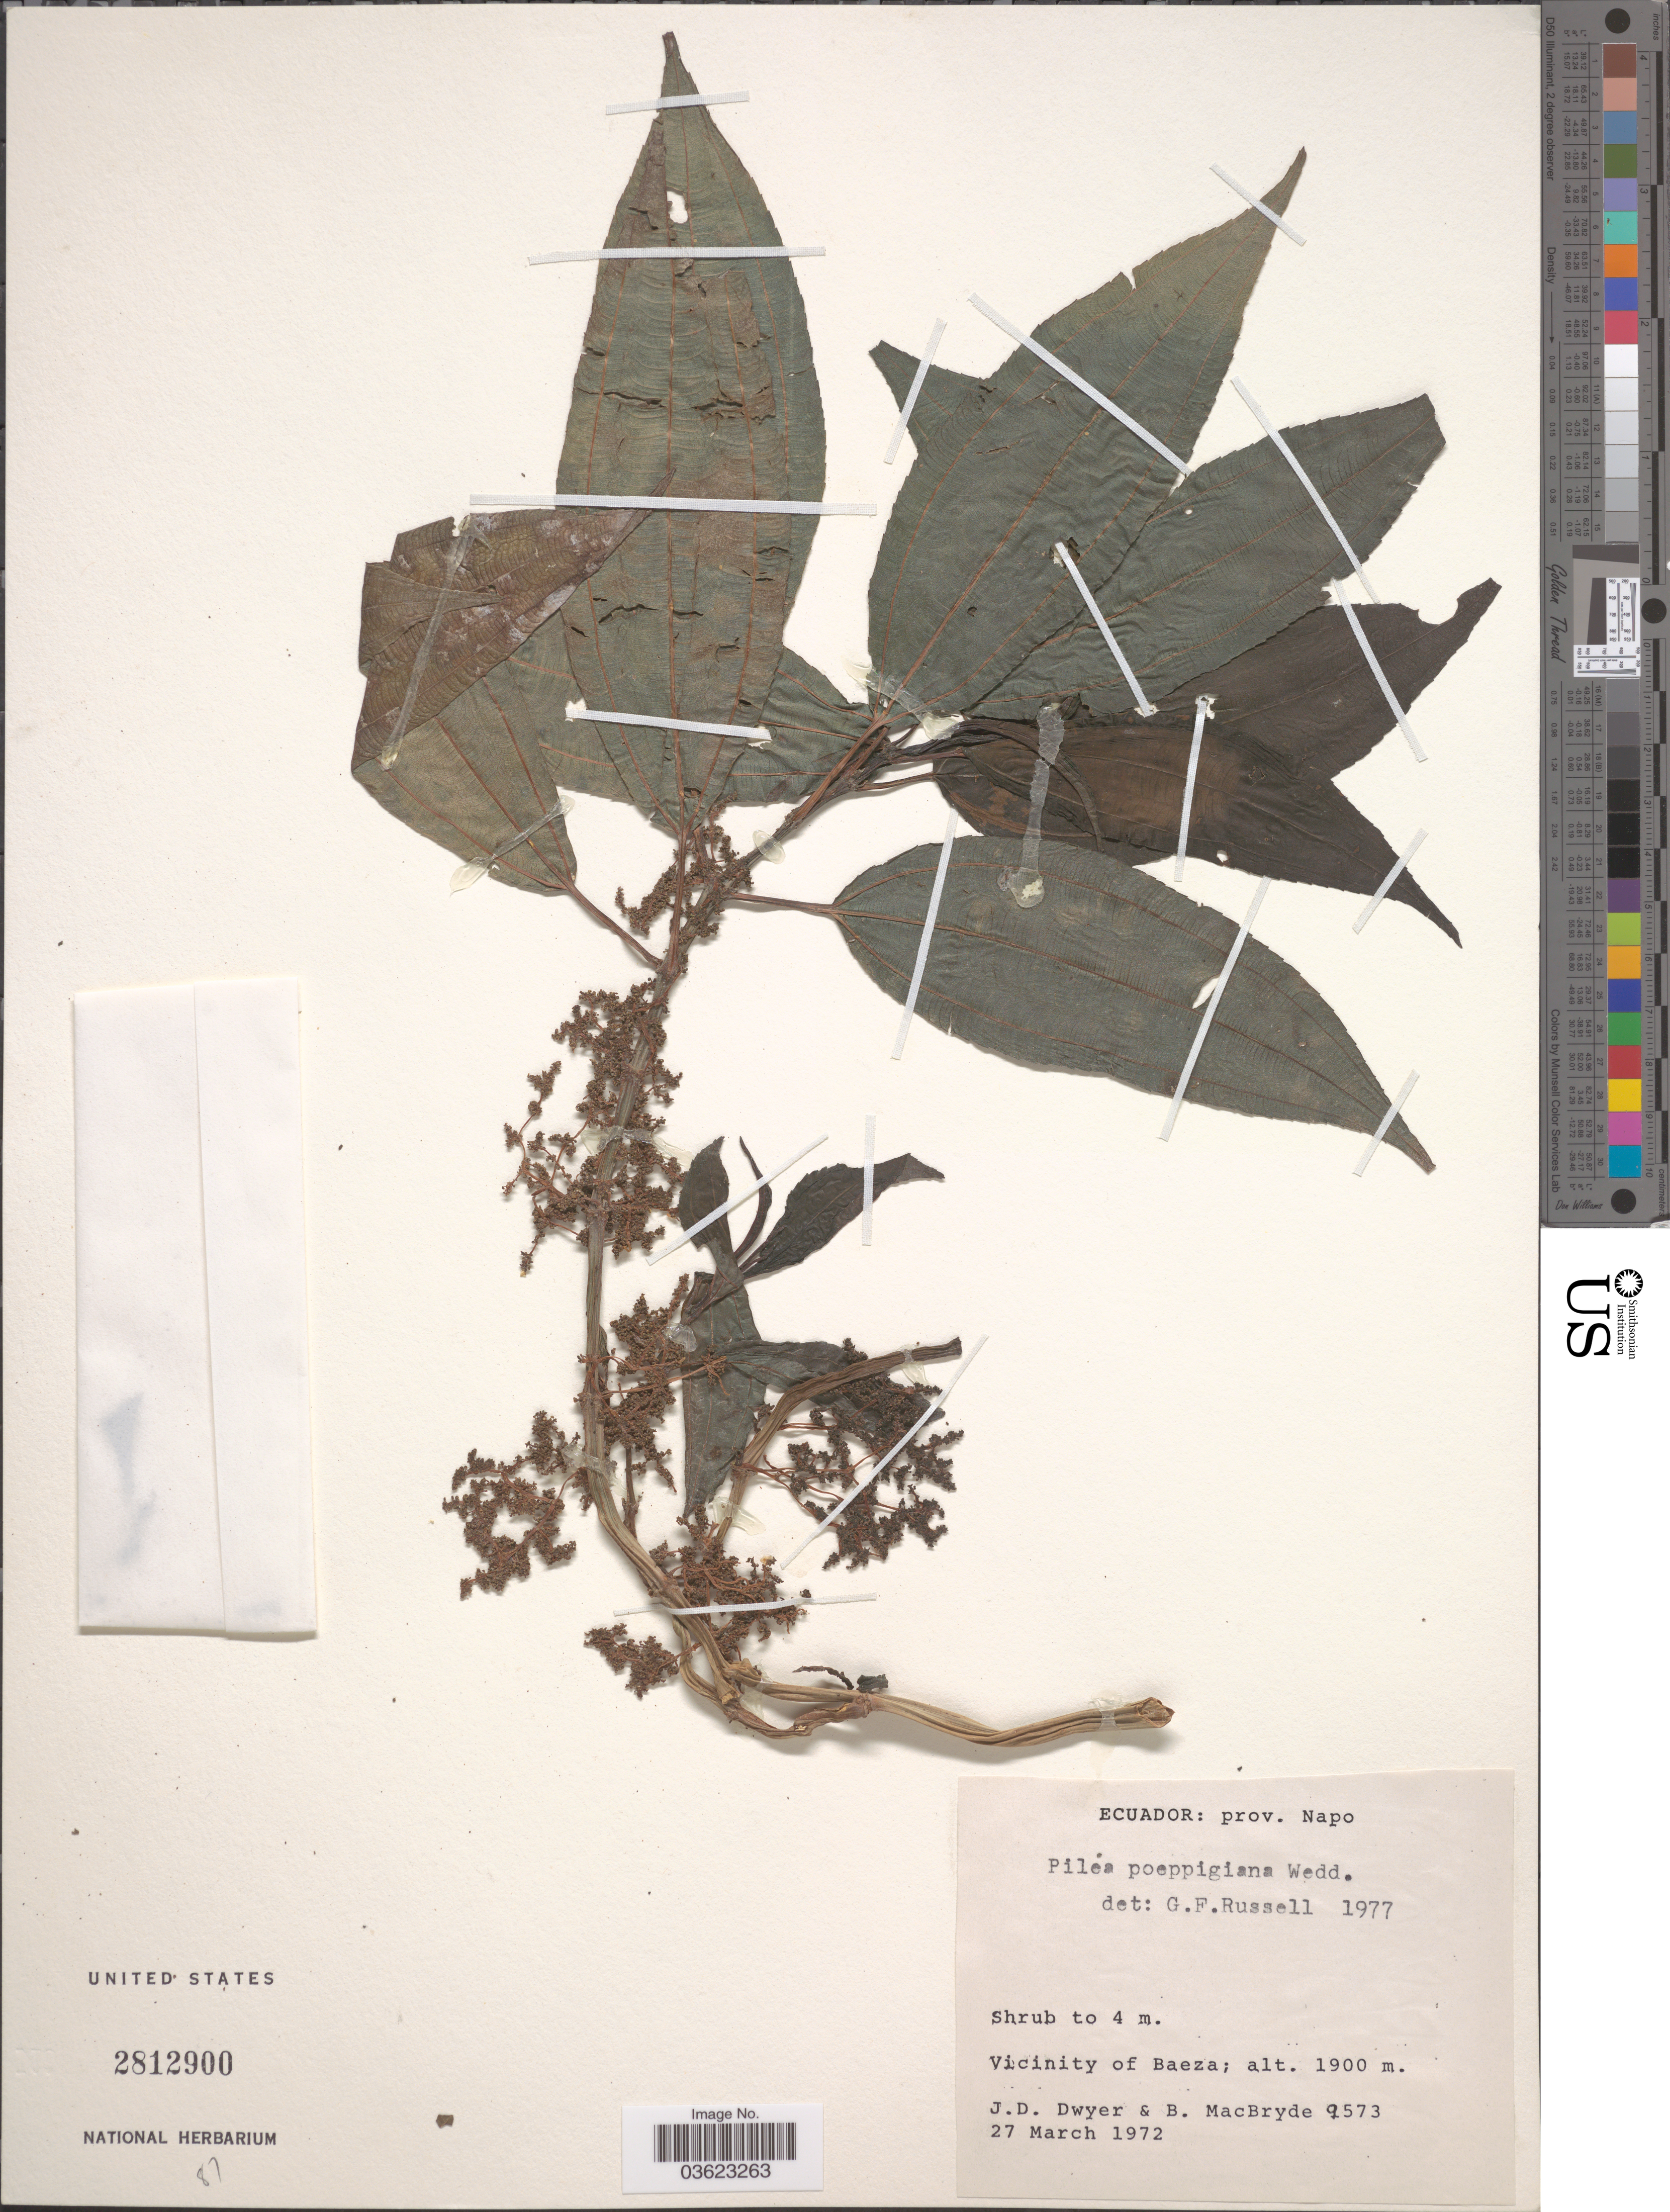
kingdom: Plantae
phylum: Tracheophyta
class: Magnoliopsida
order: Rosales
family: Urticaceae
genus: Pilea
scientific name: Pilea poeppigiana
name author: Wedd.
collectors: J. D. Dwyer & B. MacBryde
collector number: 9573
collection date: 1972-03-27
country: Ecuador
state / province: Napo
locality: Vicinity of Baeza.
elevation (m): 1900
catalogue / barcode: US 2812900